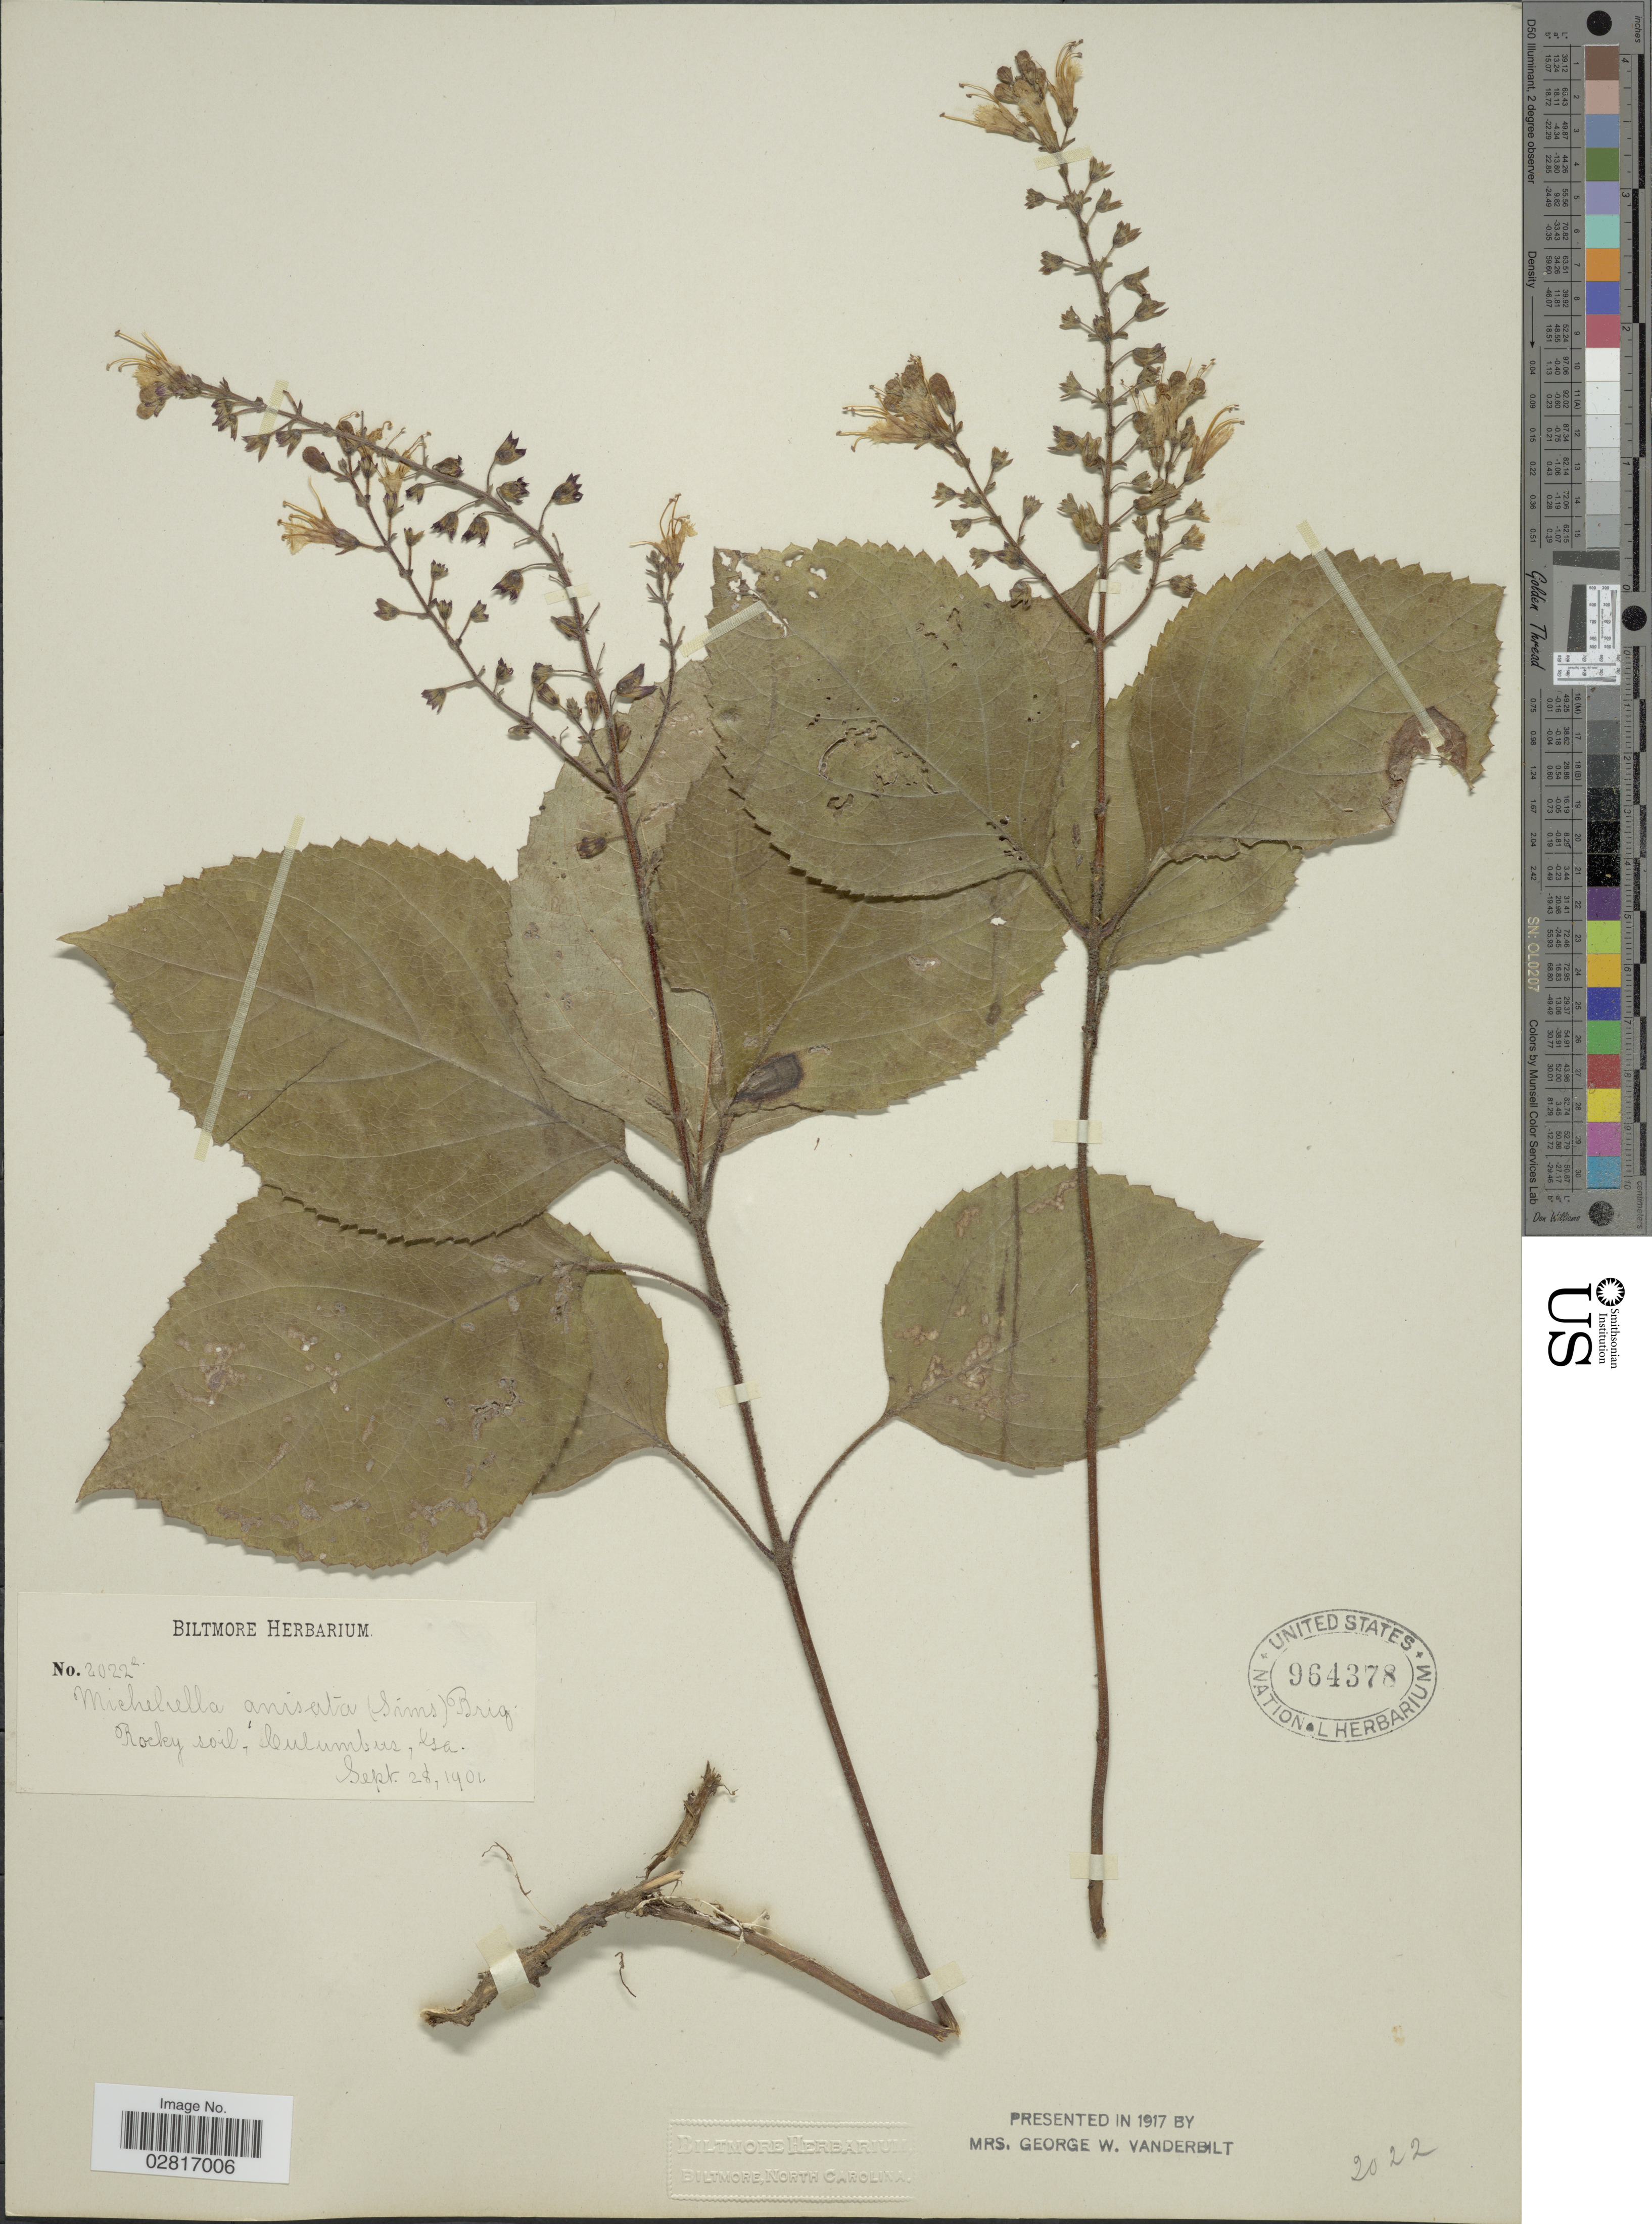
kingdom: Plantae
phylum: Tracheophyta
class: Magnoliopsida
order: Lamiales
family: Lamiaceae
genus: Collinsonia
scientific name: Collinsonia anisata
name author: Sims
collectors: ex herb. Biltmore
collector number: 2022e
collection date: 1901-09-28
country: United States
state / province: Georgia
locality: Culumbus, Ga.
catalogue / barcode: US 964378